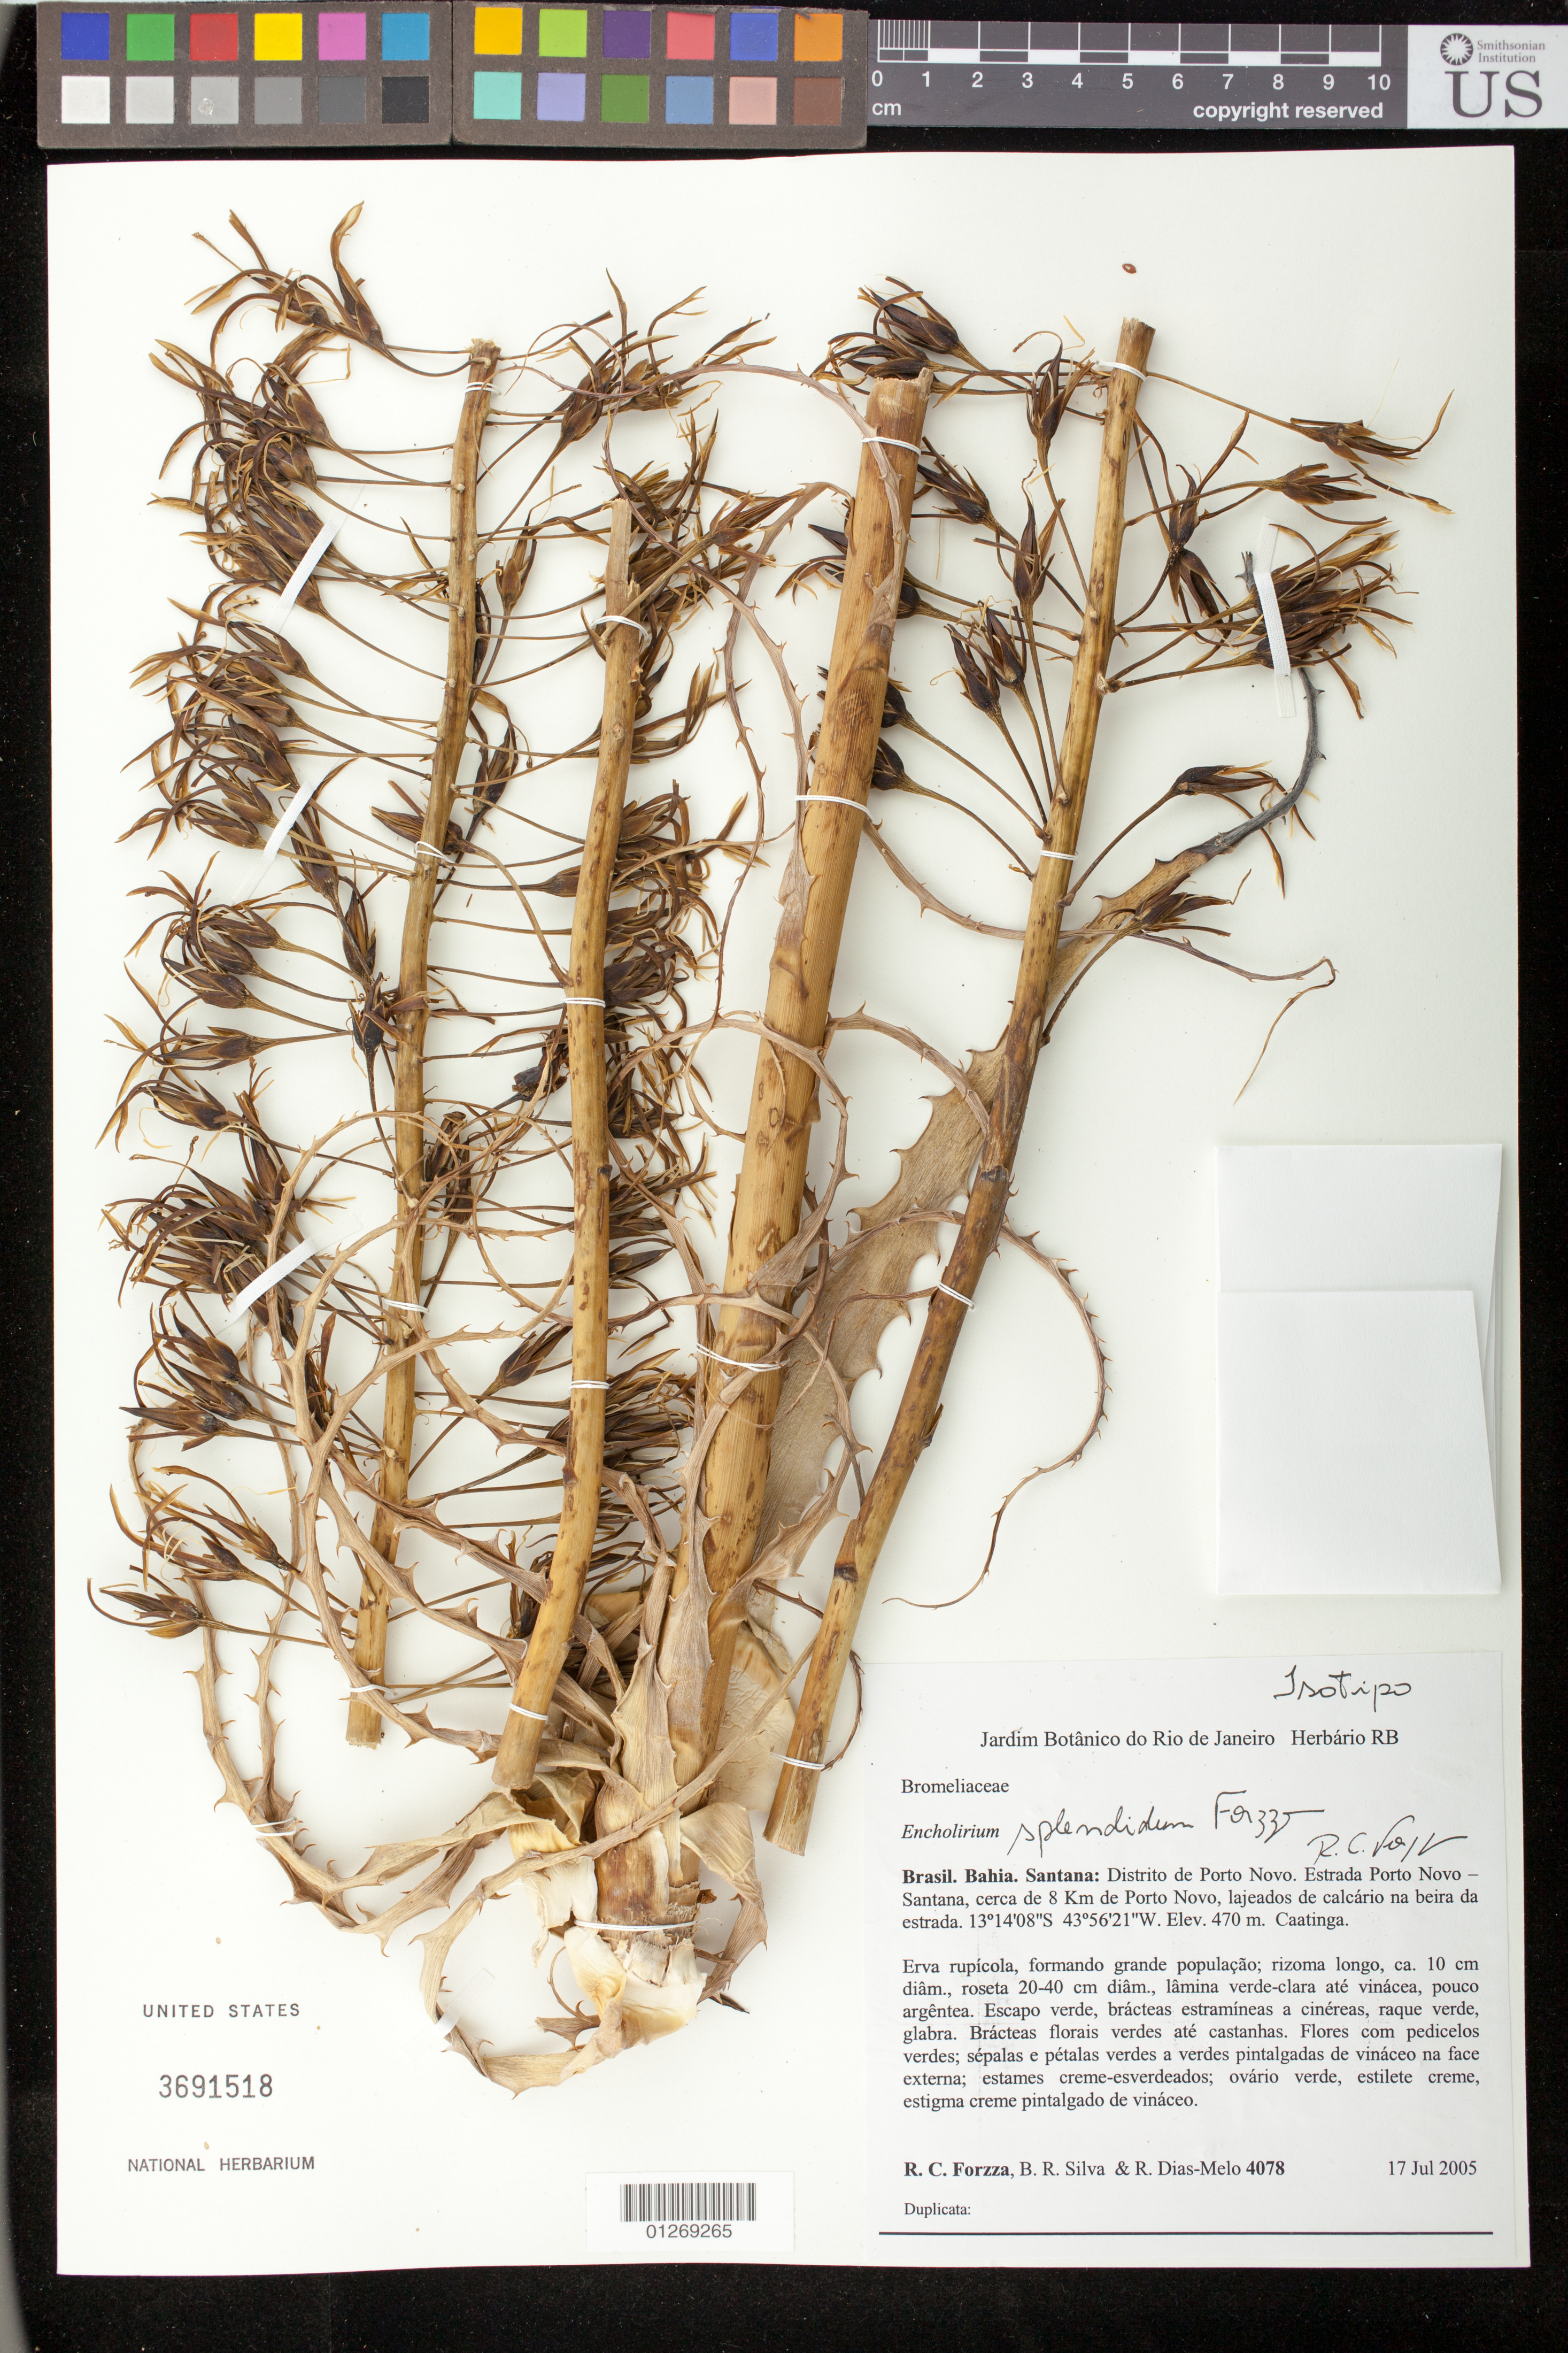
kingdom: Plantae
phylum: Tracheophyta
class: Liliopsida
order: Poales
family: Bromeliaceae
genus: Encholirium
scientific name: Encholirium splendidum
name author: Forzza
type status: Isotype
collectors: R. C. Forzza, B. R. Silva & R. Dias- Melo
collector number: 4078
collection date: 2005-07-17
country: Brazil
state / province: Bahia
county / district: Santana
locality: Bahia. Santana: Distrito de Porto Novo. Estrada Porto Novo - Santana, cerca de 8 km de Porto Novo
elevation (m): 470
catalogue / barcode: US 3691518